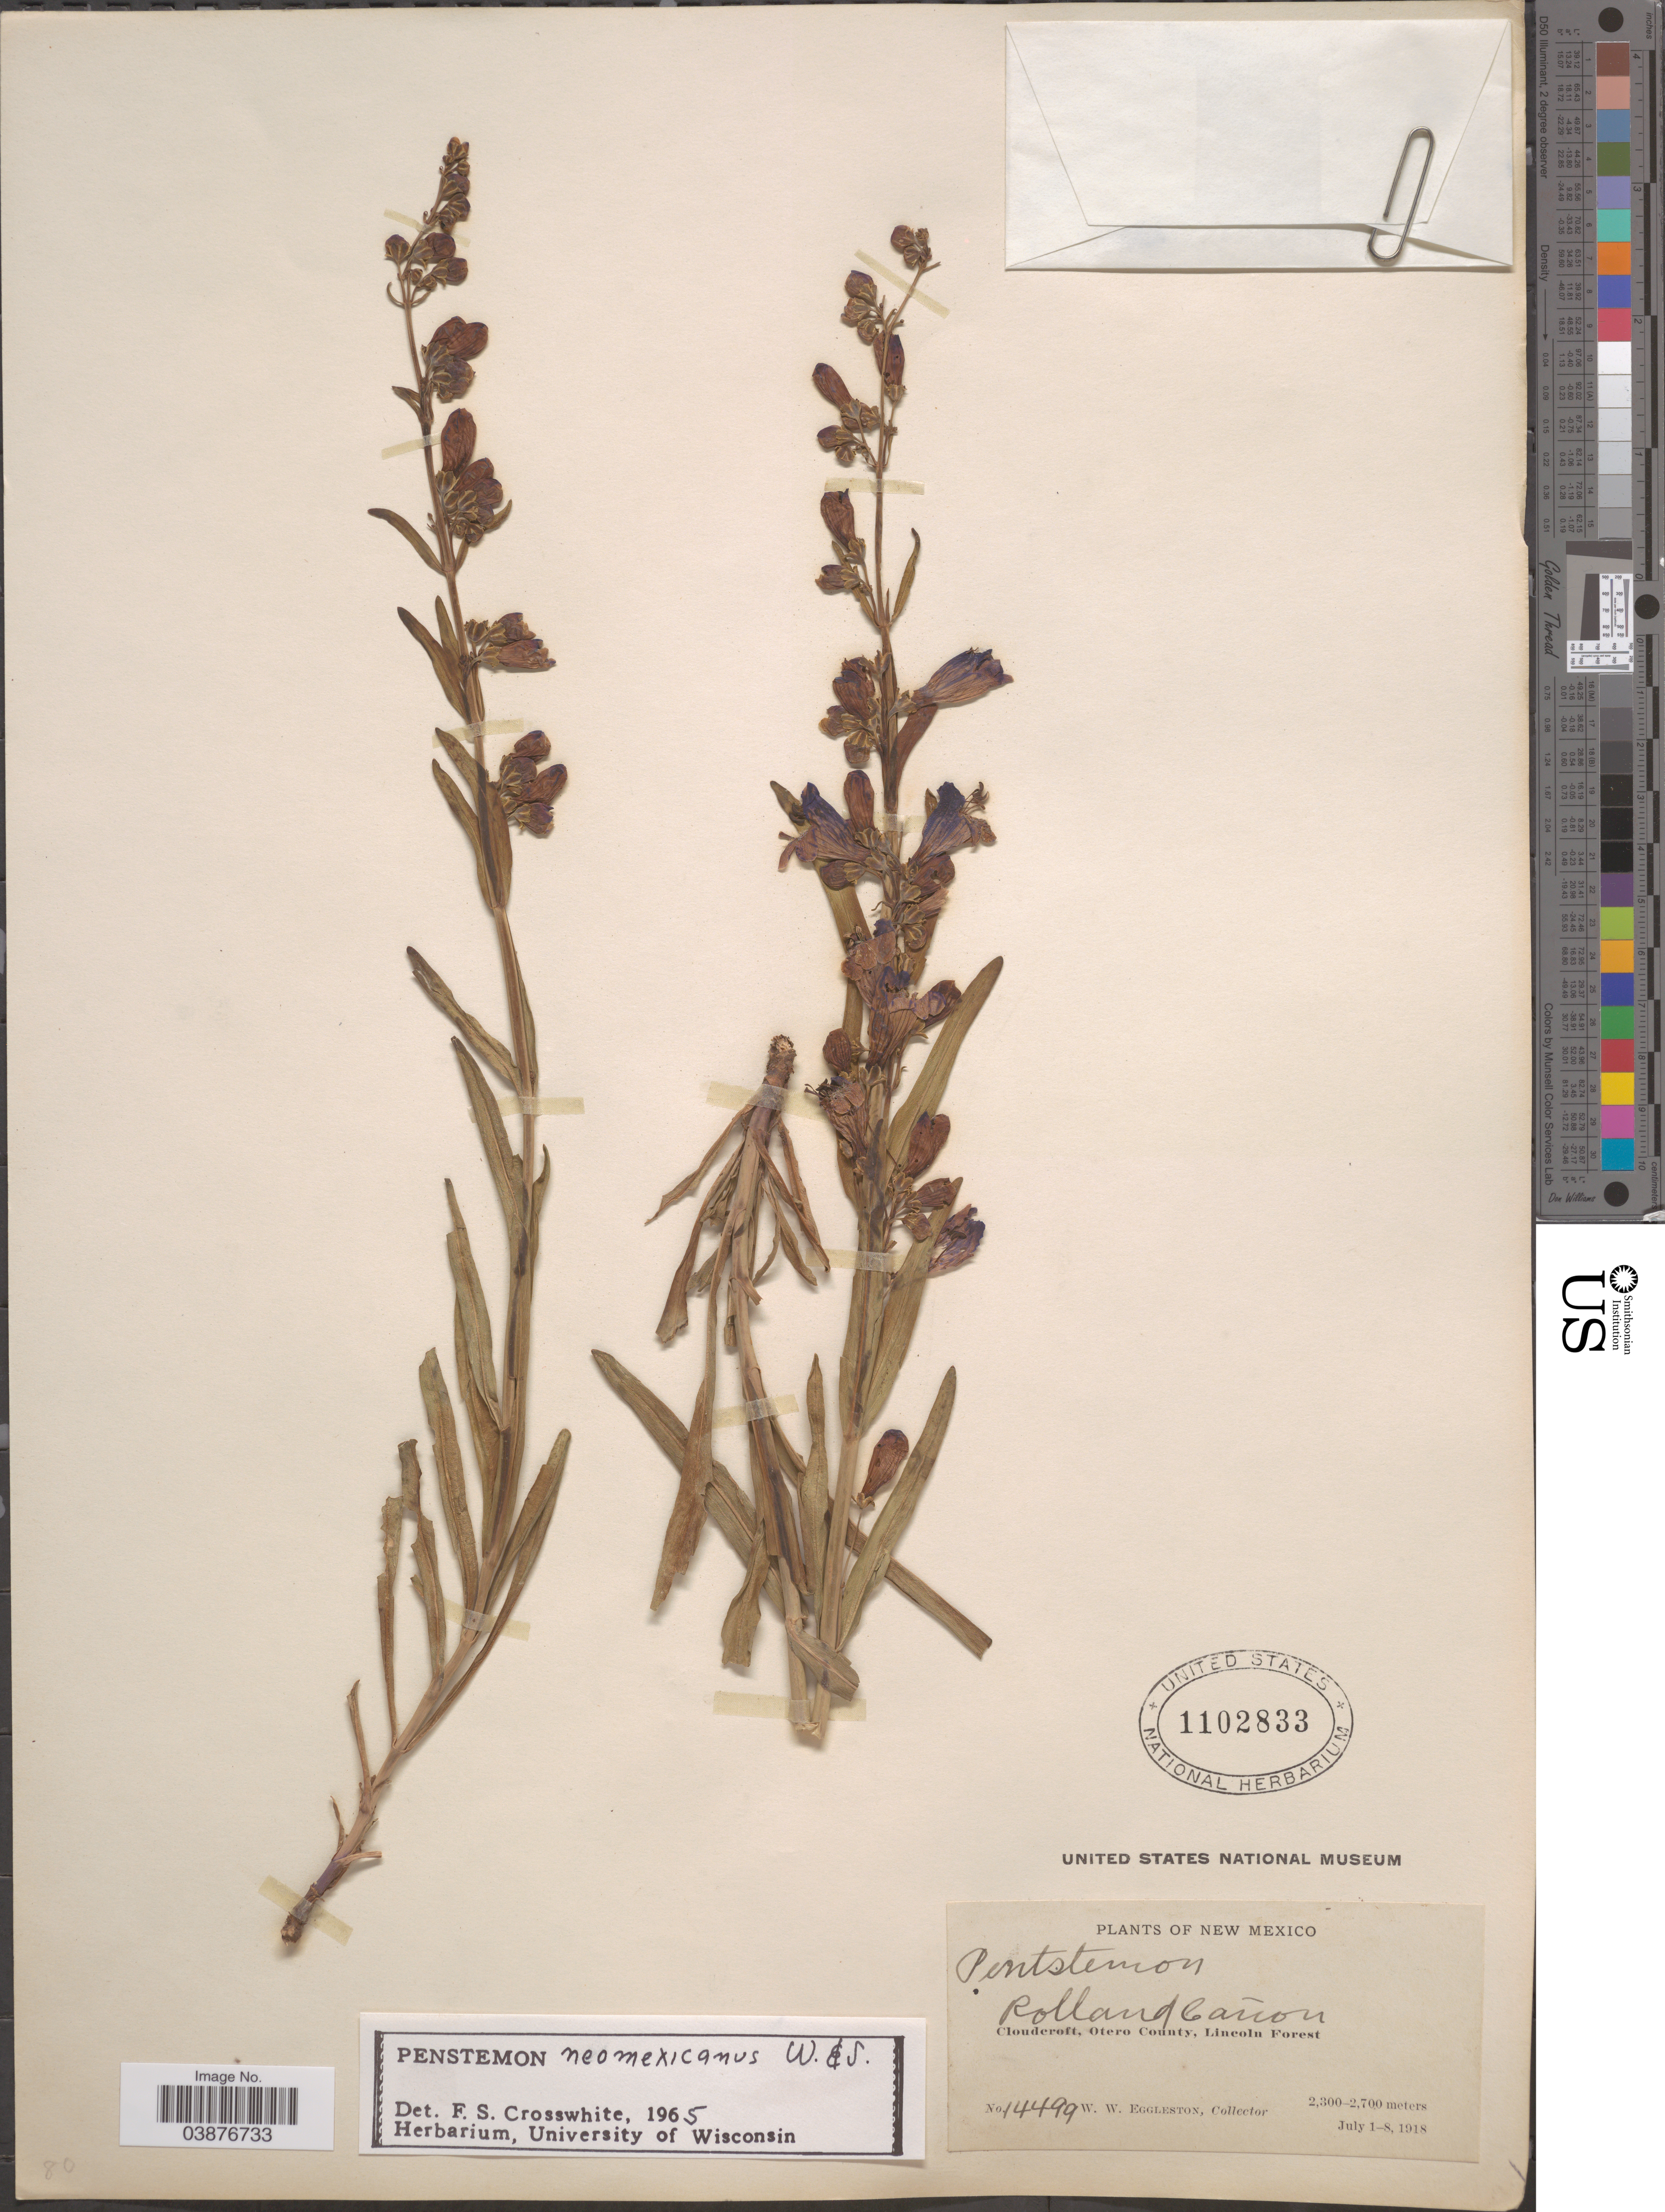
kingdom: Plantae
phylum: Tracheophyta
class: Magnoliopsida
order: Lamiales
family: Plantaginaceae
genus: Penstemon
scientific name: Penstemon neomexicanus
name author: Wooton & Standl.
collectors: W. W. Eggleston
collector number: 14499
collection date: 1918-07-01/1918-07-08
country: United States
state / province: New Mexico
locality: Rolland Cañon. Cloudcroft, Otero County, Lincoln Forest.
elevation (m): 2300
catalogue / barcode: US 1102833